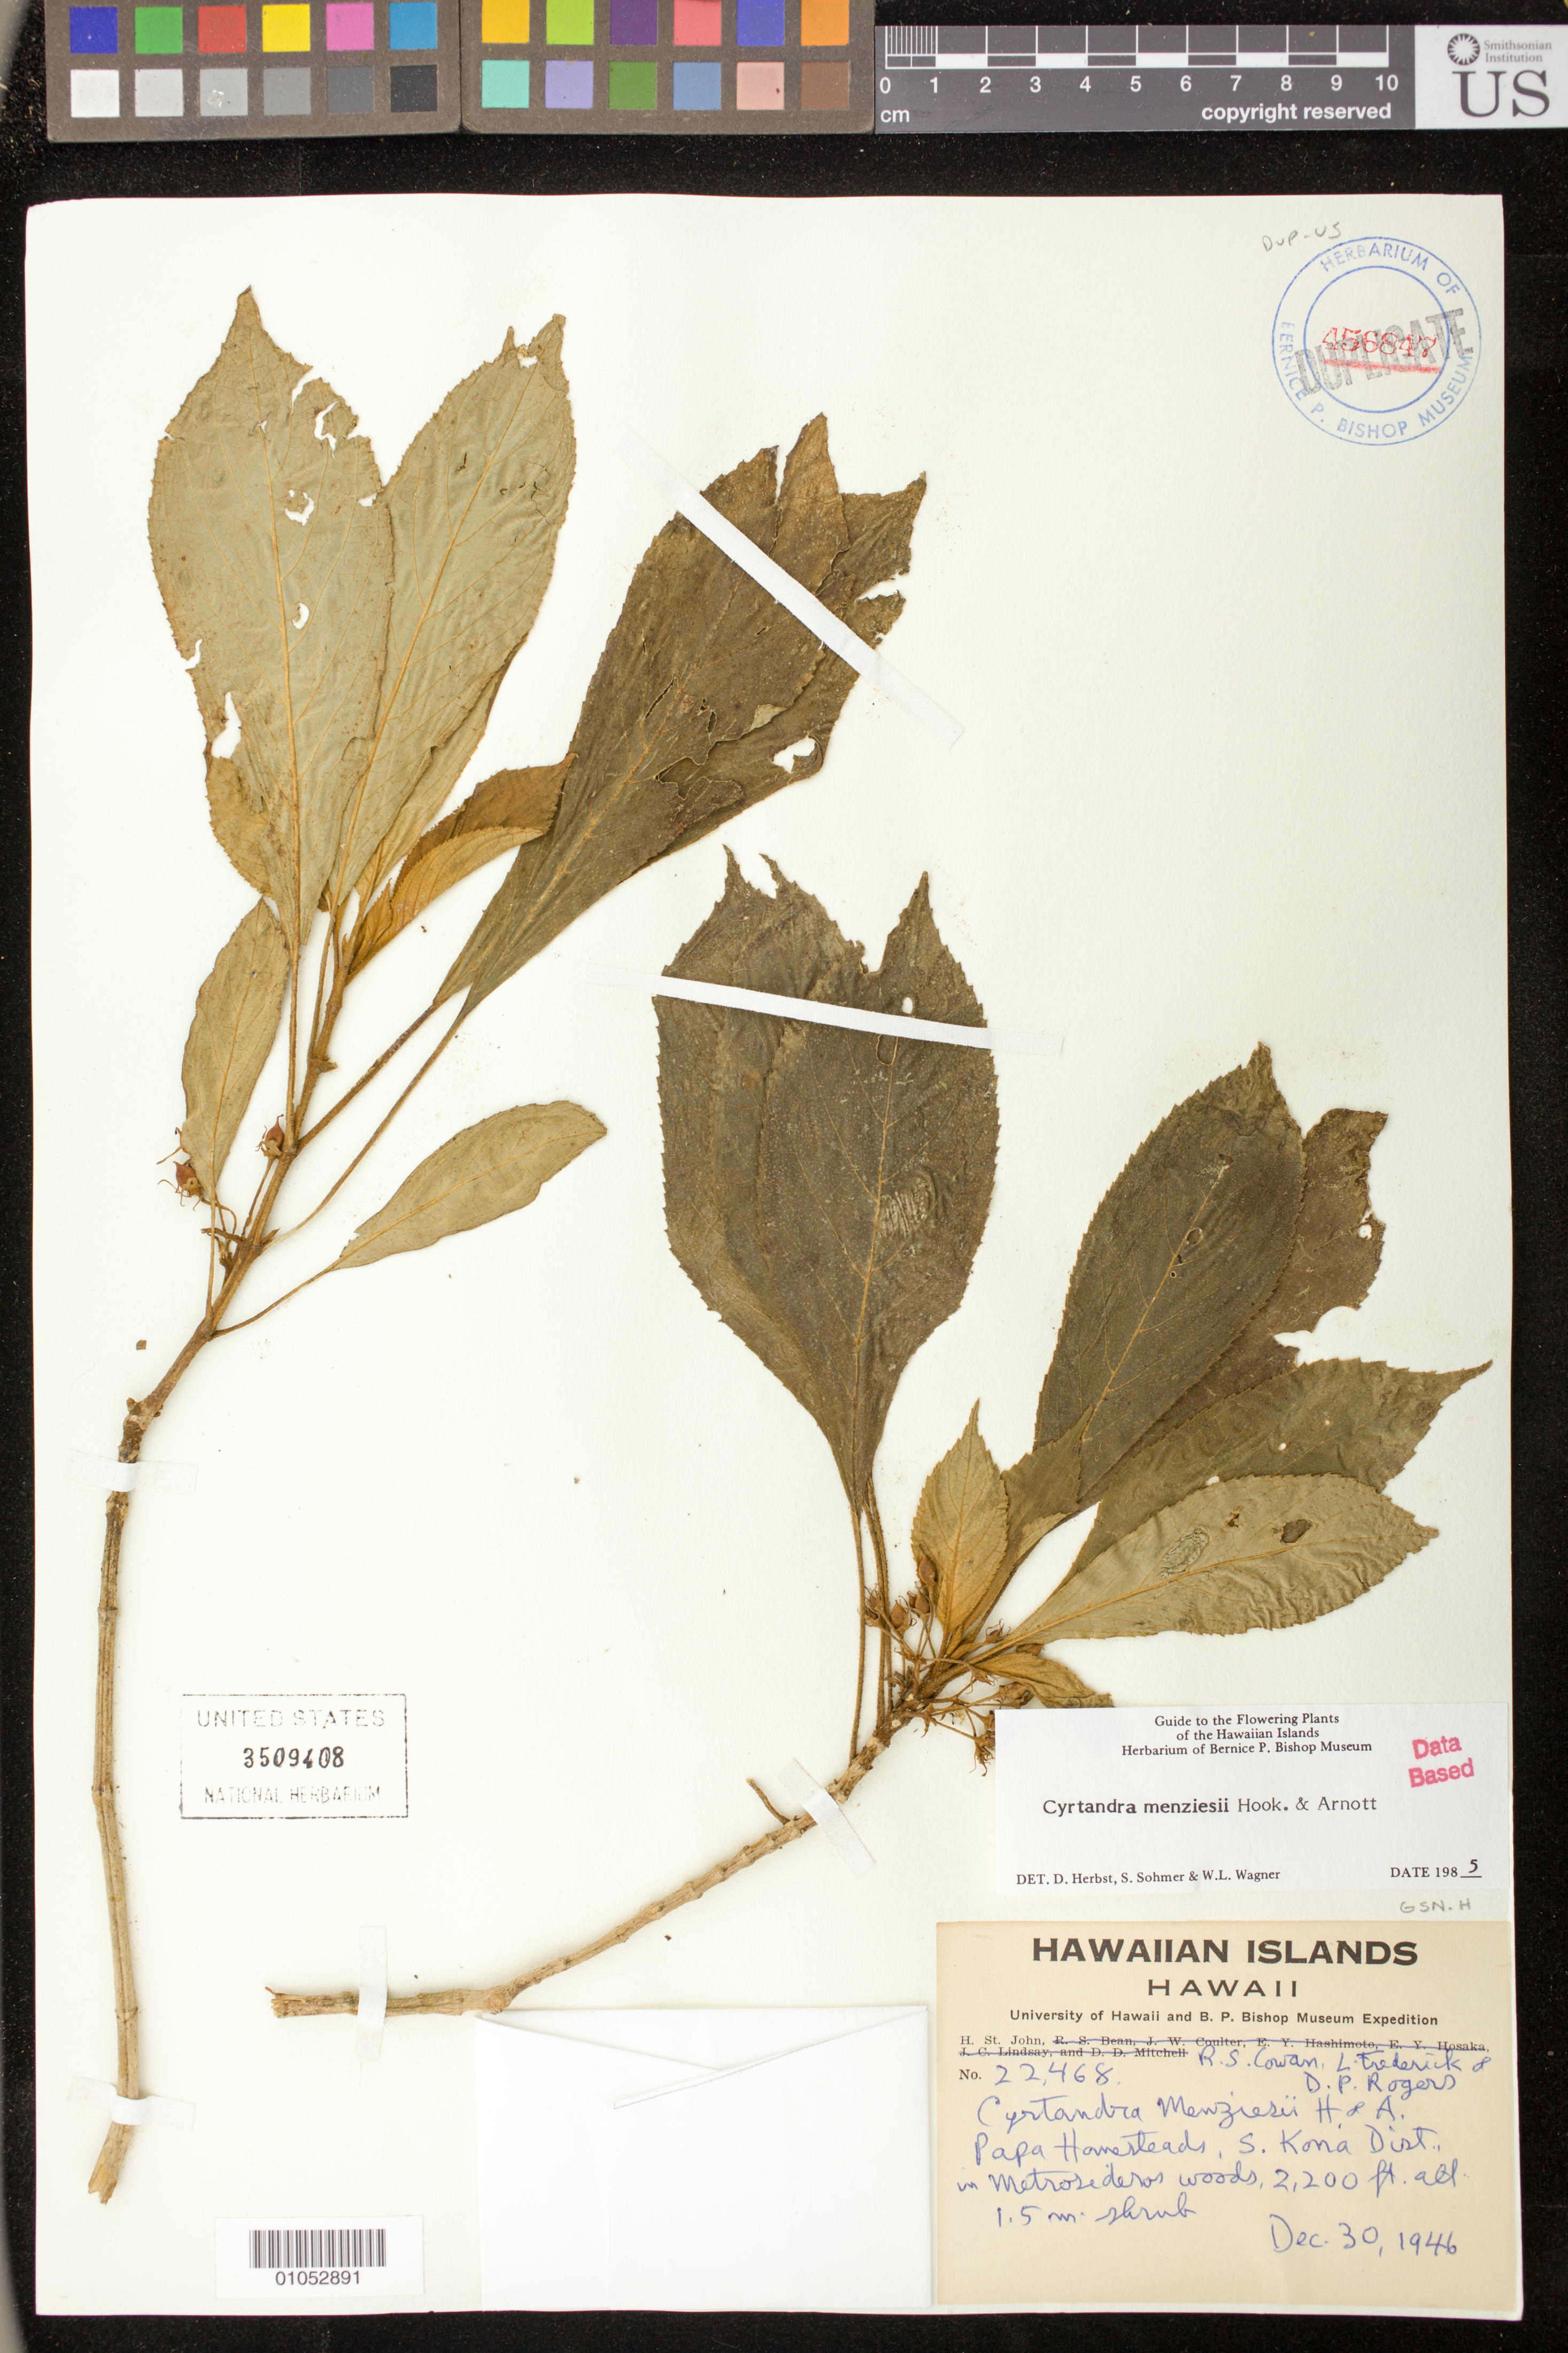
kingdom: Plantae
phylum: Tracheophyta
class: Magnoliopsida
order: Lamiales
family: Gesneriaceae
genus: Cyrtandra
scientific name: Cyrtandra menziesii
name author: Hook. & Arn.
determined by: Herbst, D. R.; Sohmer, S. H.; Wagner, W. L.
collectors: R. S. Cowan, L. Frederick & D. Rogers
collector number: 22468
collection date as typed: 30 Dec 1946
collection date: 1946-12-30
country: United States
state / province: Hawaii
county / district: Hawaii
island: Hawaii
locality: South Kona District, Papa Homesteads.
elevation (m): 650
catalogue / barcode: US 3509408